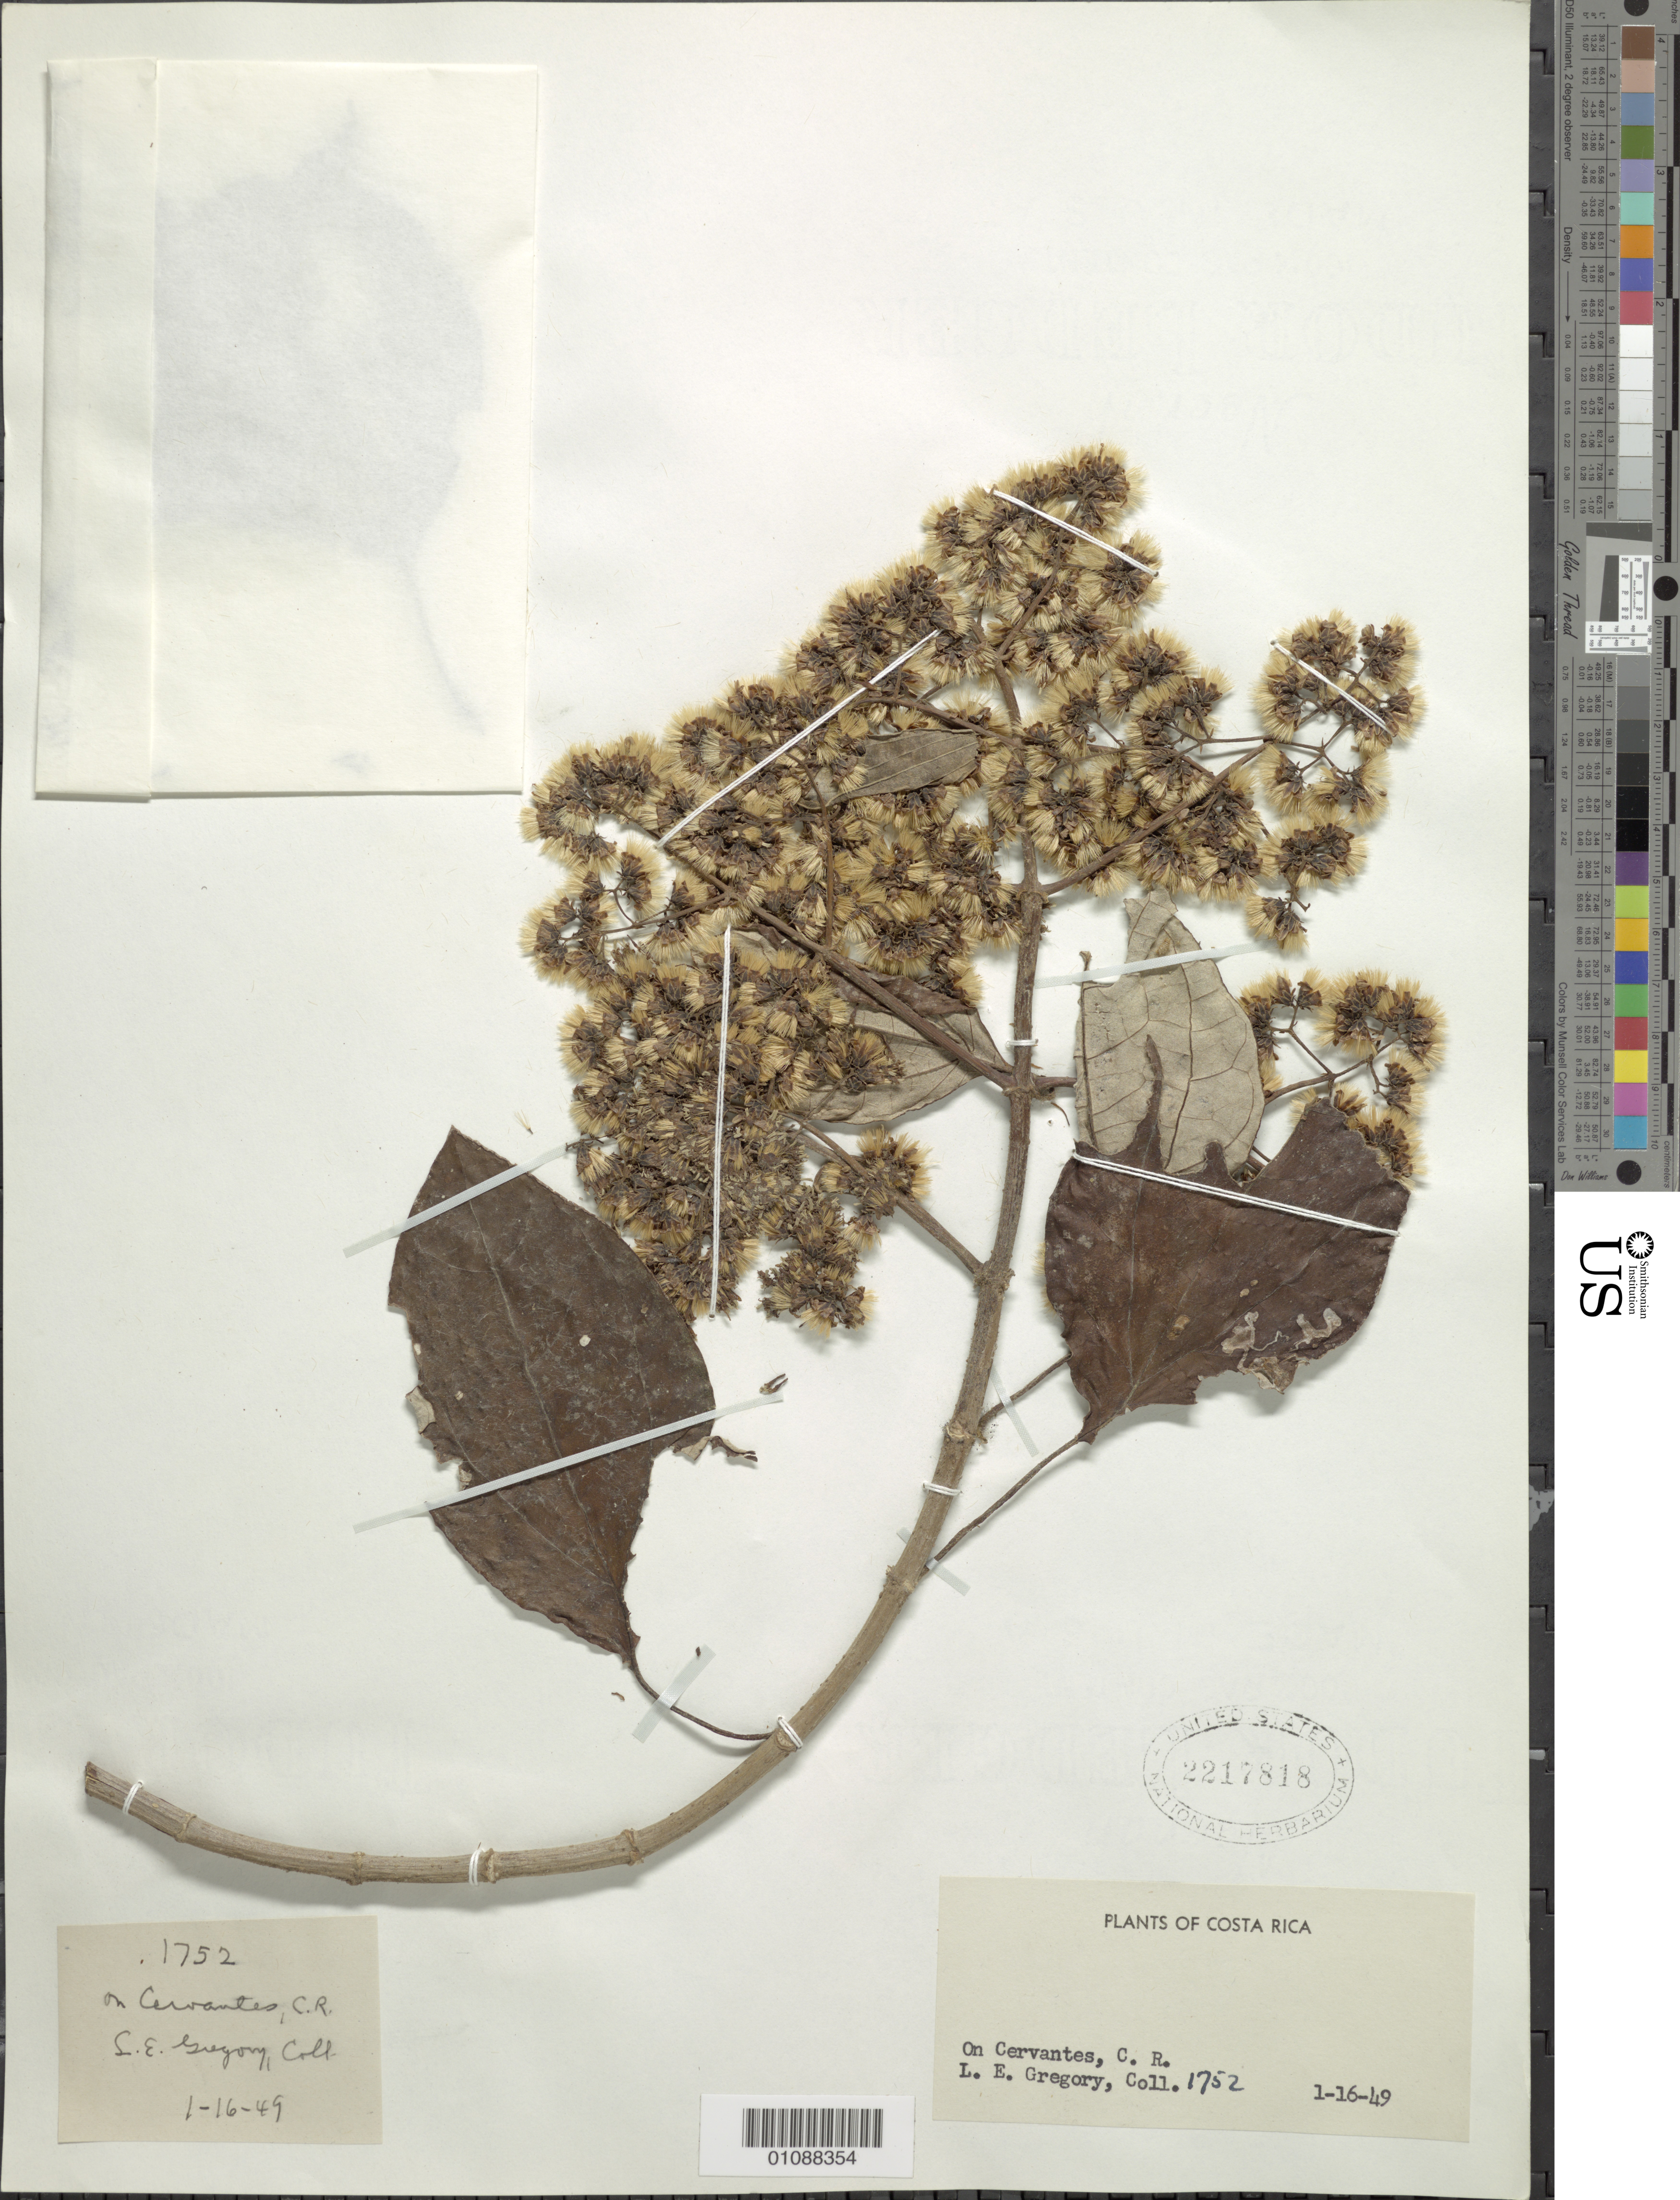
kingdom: Plantae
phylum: Tracheophyta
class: Magnoliopsida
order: Asterales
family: Asteraceae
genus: Sinclairia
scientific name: Sinclairia polyantha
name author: (Klatt) Rydb.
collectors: L. E. Gregory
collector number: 1752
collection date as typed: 16 January 1949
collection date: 1949-01-16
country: Costa Rica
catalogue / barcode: US 2217818